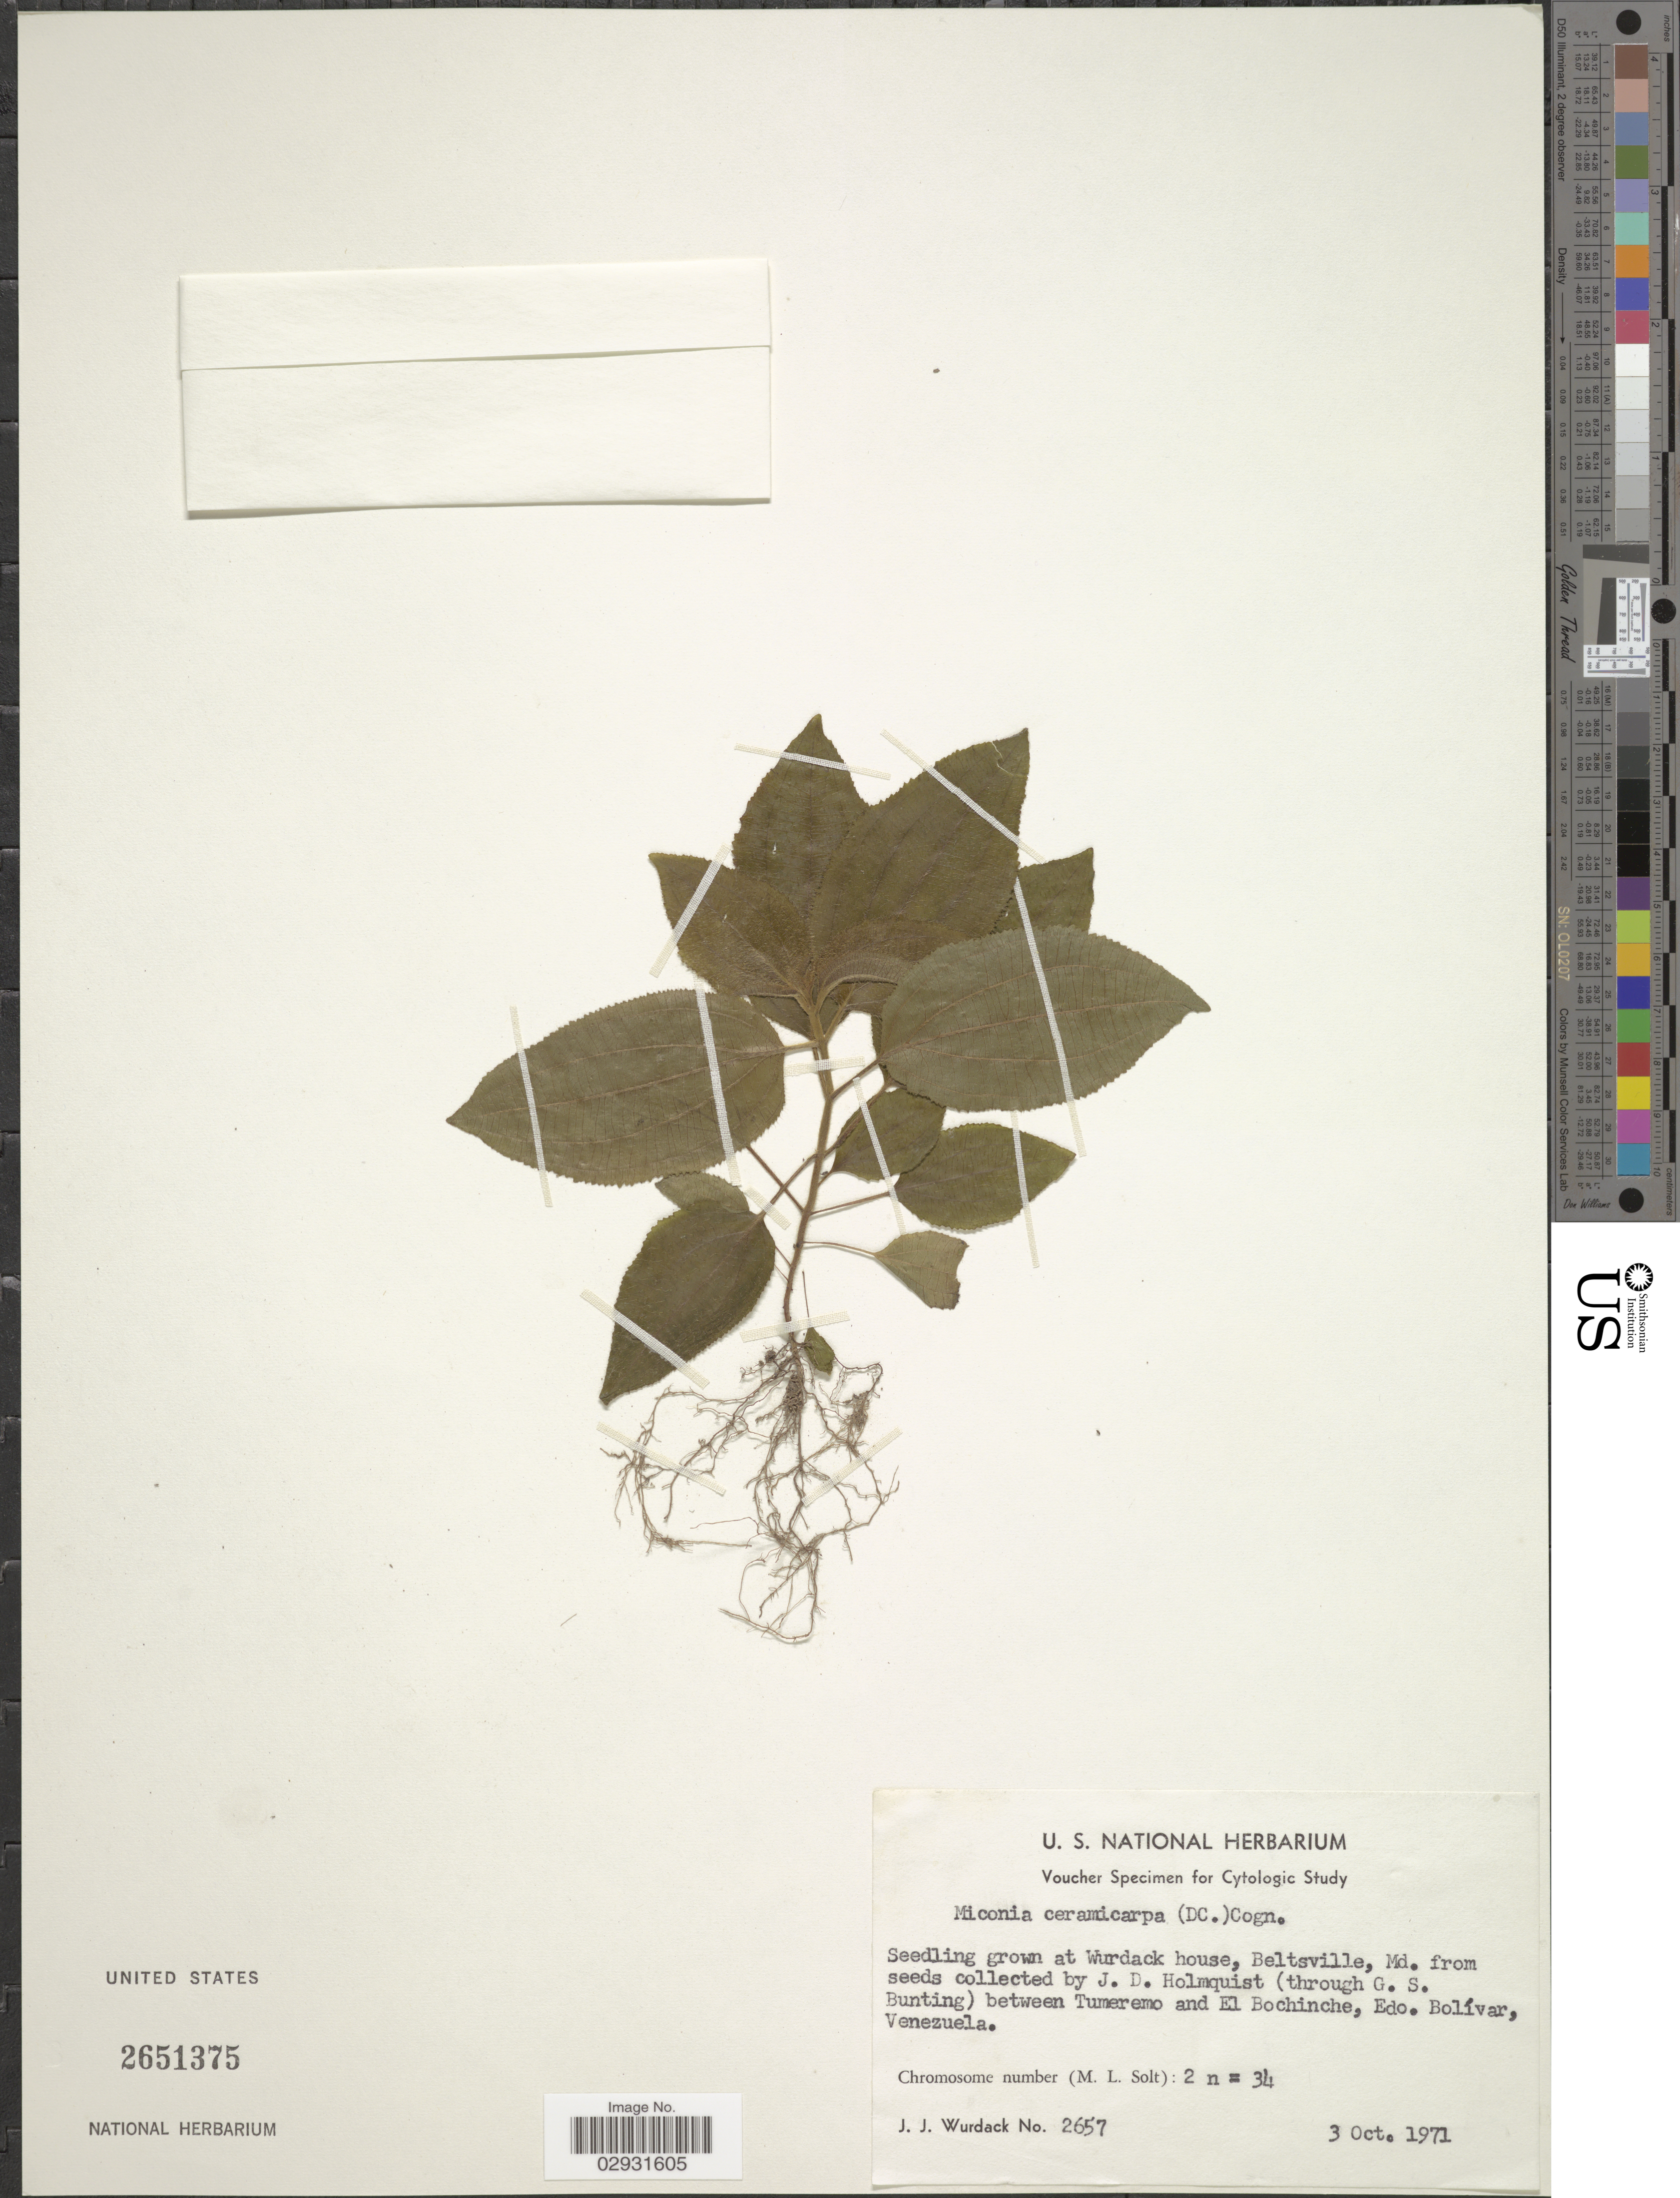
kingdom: Plantae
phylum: Tracheophyta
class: Magnoliopsida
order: Myrtales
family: Melastomataceae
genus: Miconia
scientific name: Miconia ceramicarpa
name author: (DC.) Cogn.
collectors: J. J. Wurdack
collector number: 2657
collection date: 1971-10-03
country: United States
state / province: Maryland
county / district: Prince George's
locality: Seedling grown at Wurdack house, Beltsville.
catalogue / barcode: US 2651375